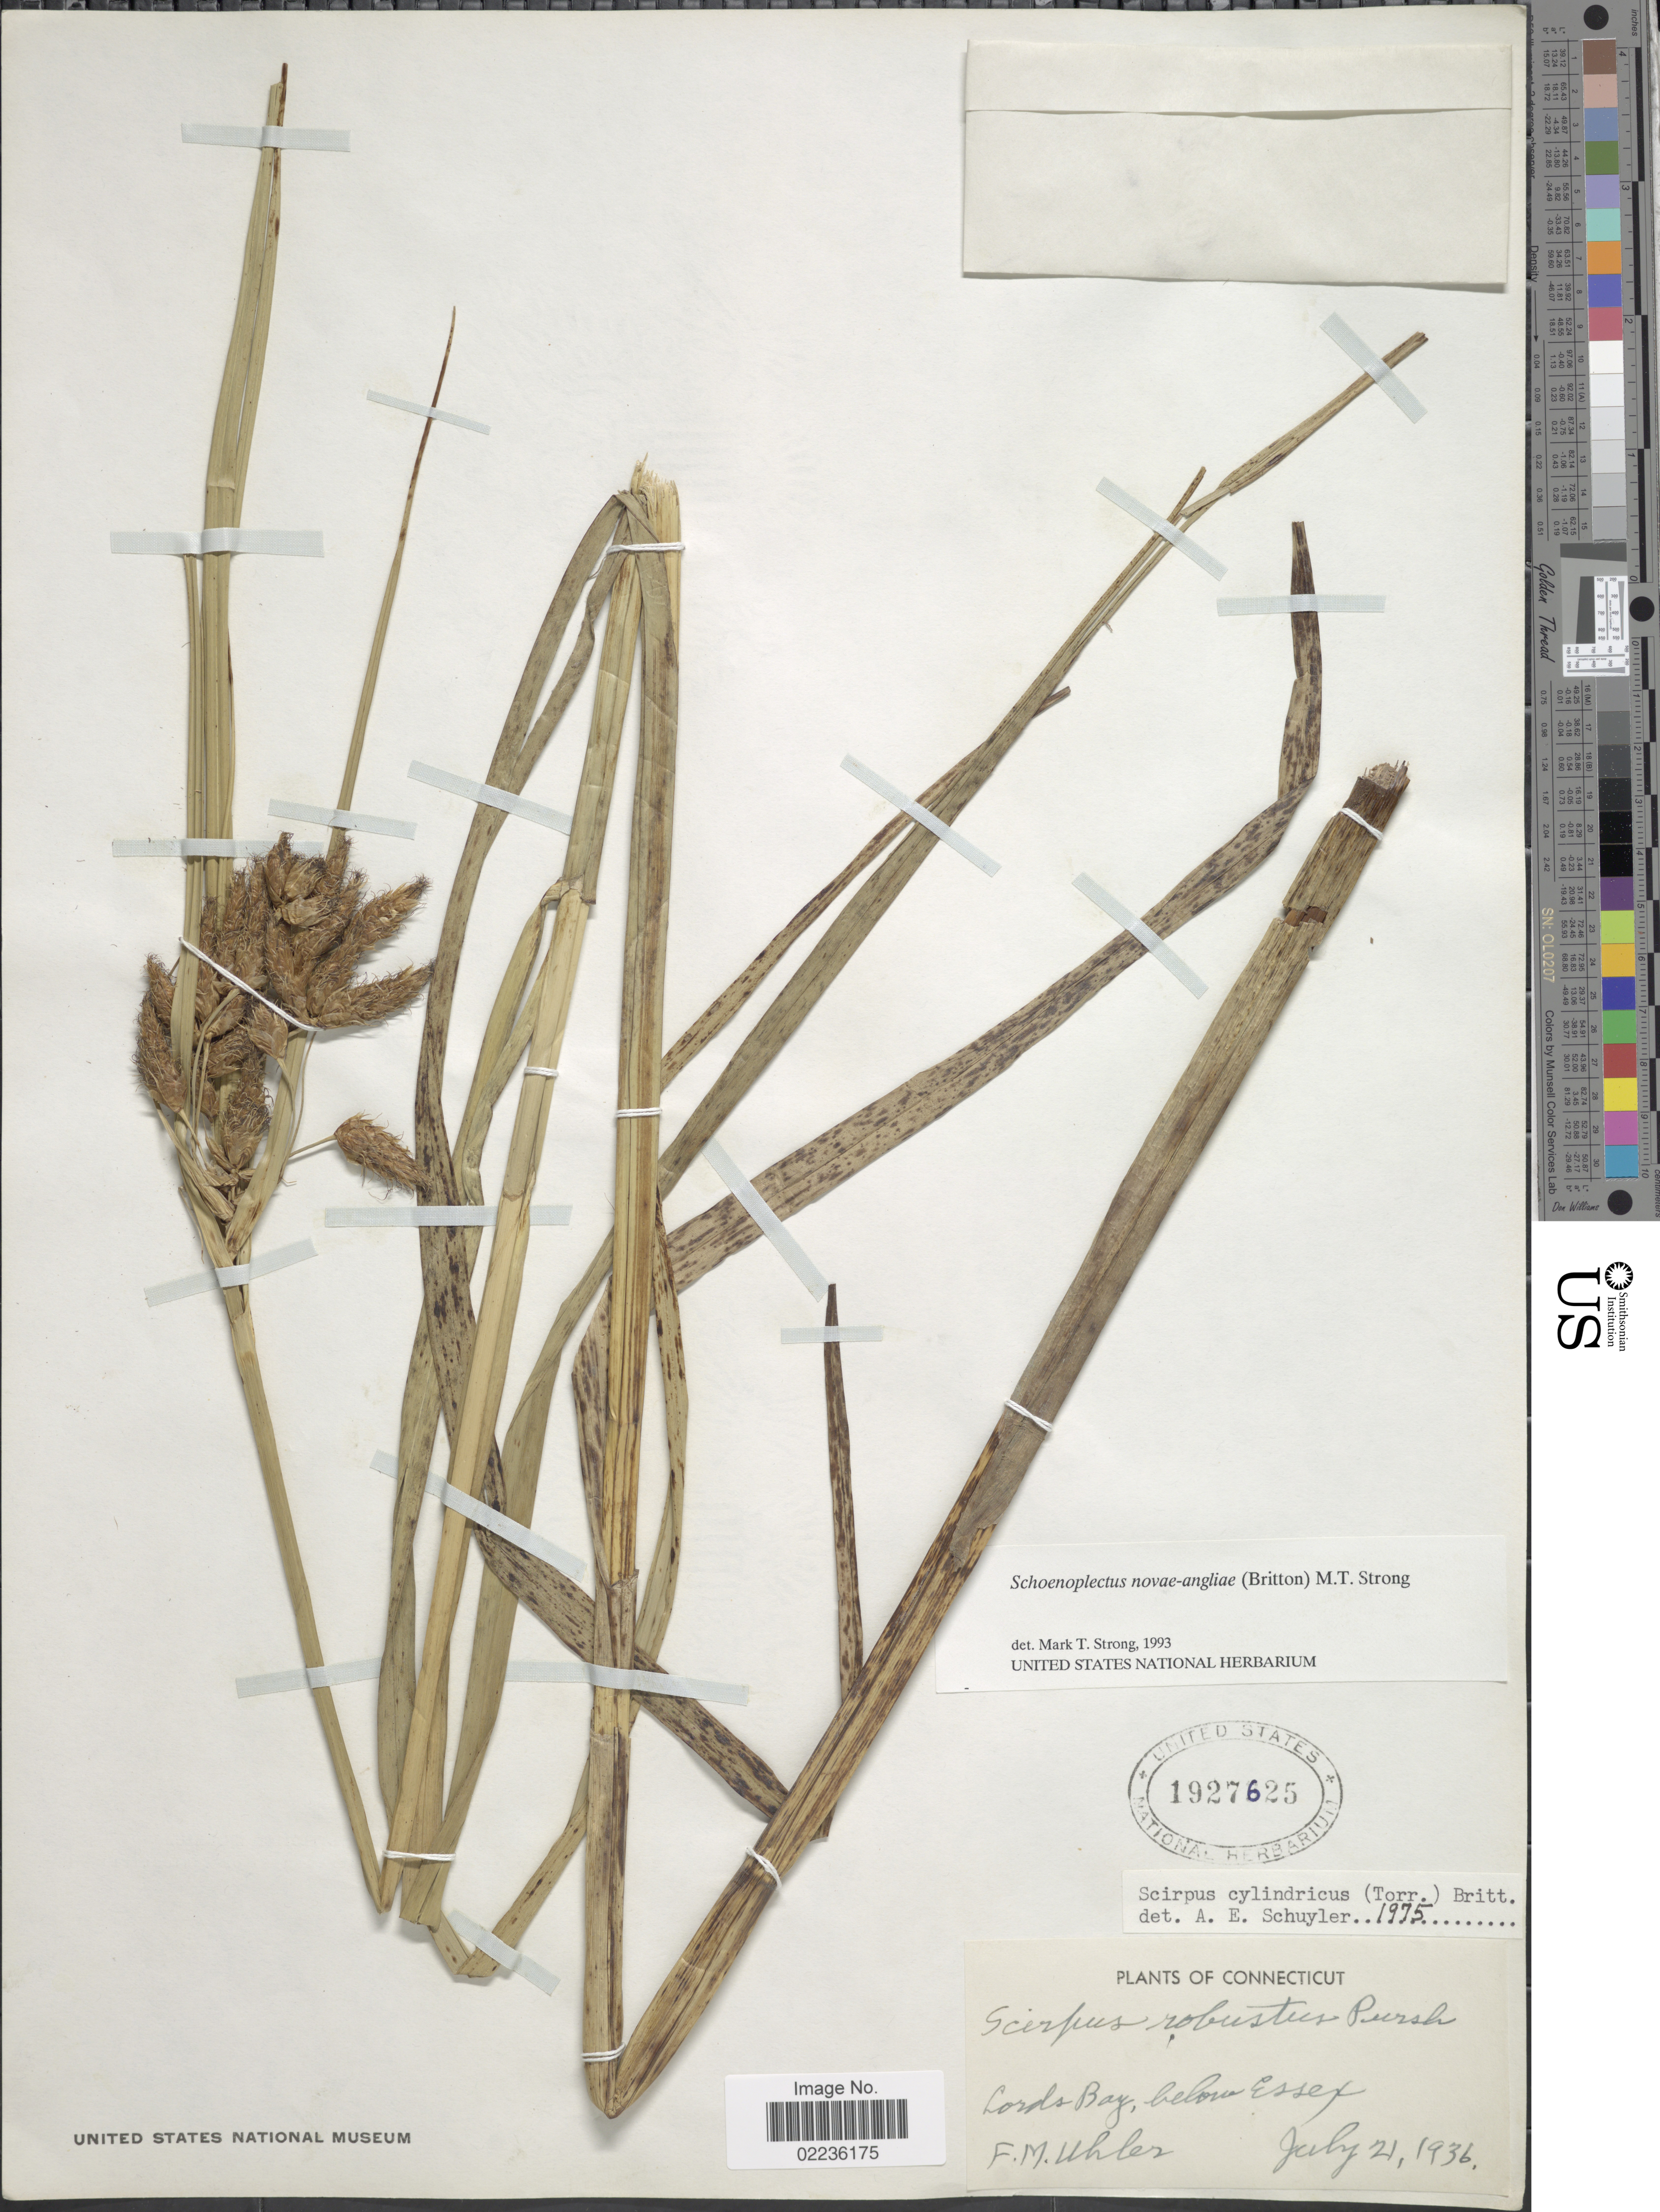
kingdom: Plantae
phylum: Tracheophyta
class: Liliopsida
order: Poales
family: Cyperaceae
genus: Bolboschoenus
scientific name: Bolboschoenus novae-angliae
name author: (Britton) S.G. Sm.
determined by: Strong, M. T., (US), Smithsonian Institution - National Museum of Natural History (UNITED STATES)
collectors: F. M. Uhler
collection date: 1936-07-21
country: United States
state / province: Connecticut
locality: Lords Bay, below Essex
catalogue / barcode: US 1927625